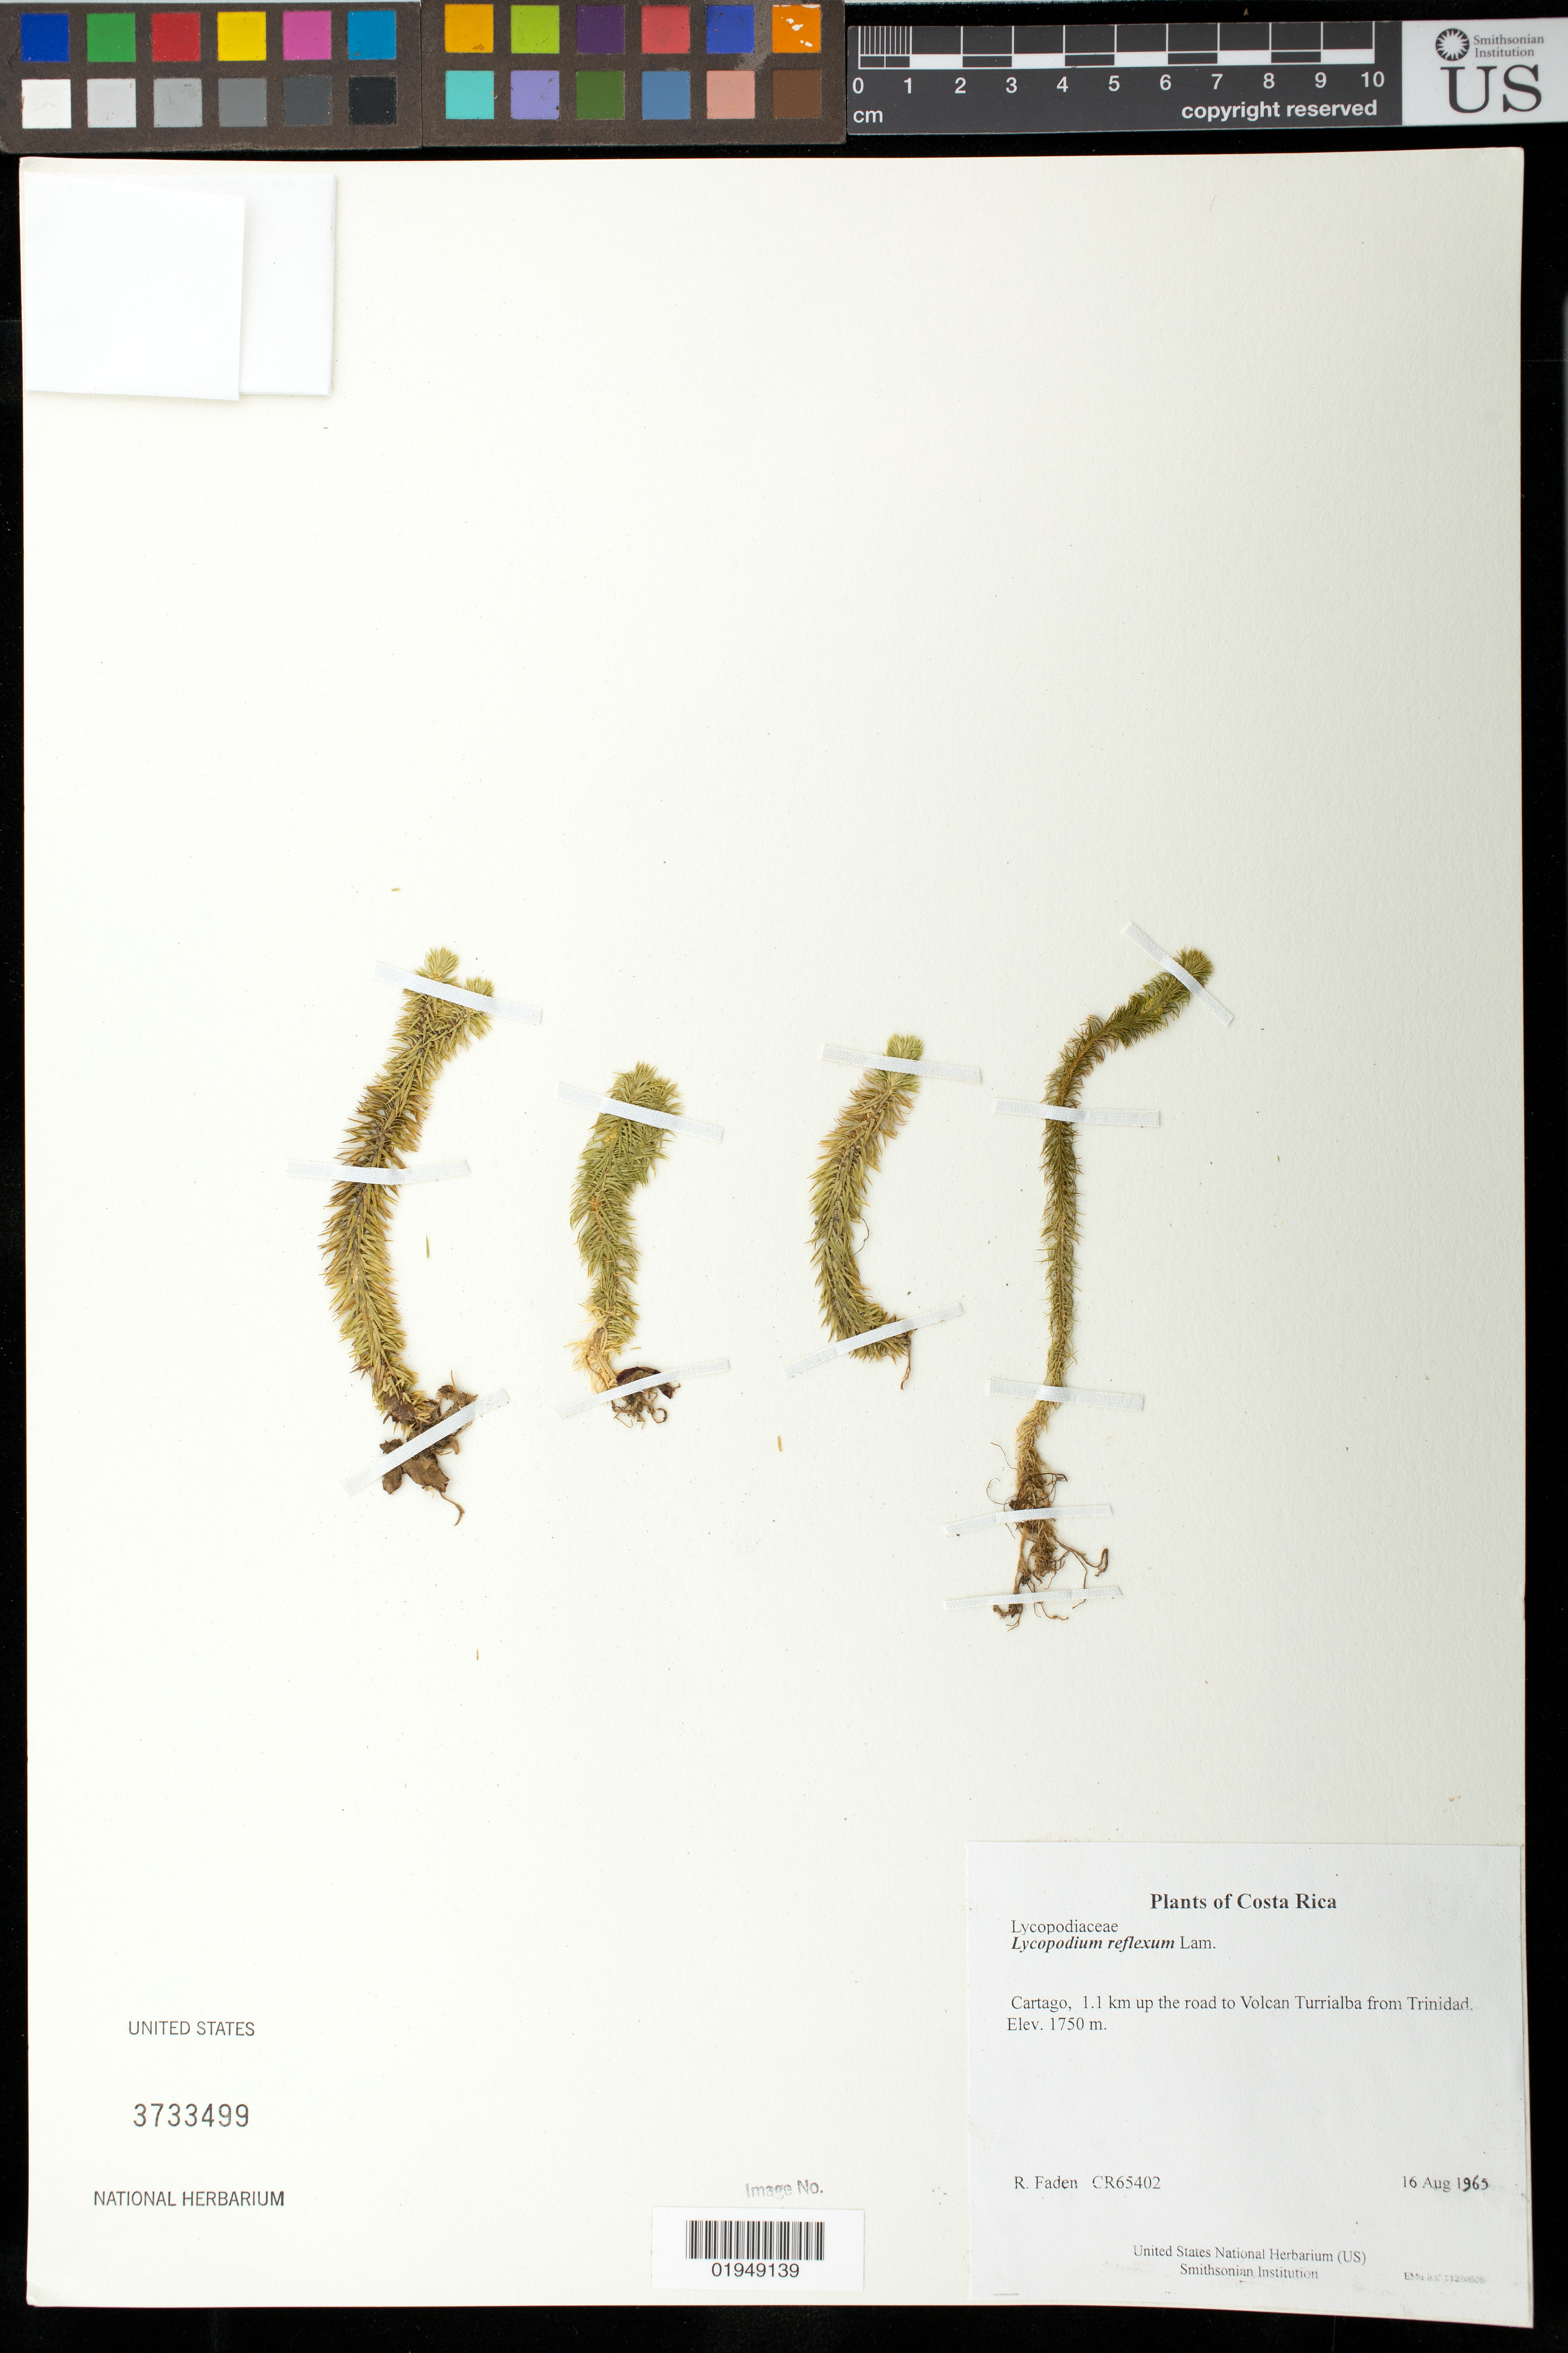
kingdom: Plantae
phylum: Tracheophyta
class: Lycopodiopsida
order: Lycopodiales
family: Lycopodiaceae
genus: Phlegmariurus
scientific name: Phlegmariurus reflexus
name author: (Lam.) B. Øllg.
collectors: R. B. Faden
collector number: CR65402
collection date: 1965-08-16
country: Costa Rica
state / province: Cartago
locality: On the way up to the cone of Turrialba Volcano.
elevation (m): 2125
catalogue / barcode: US 3733499